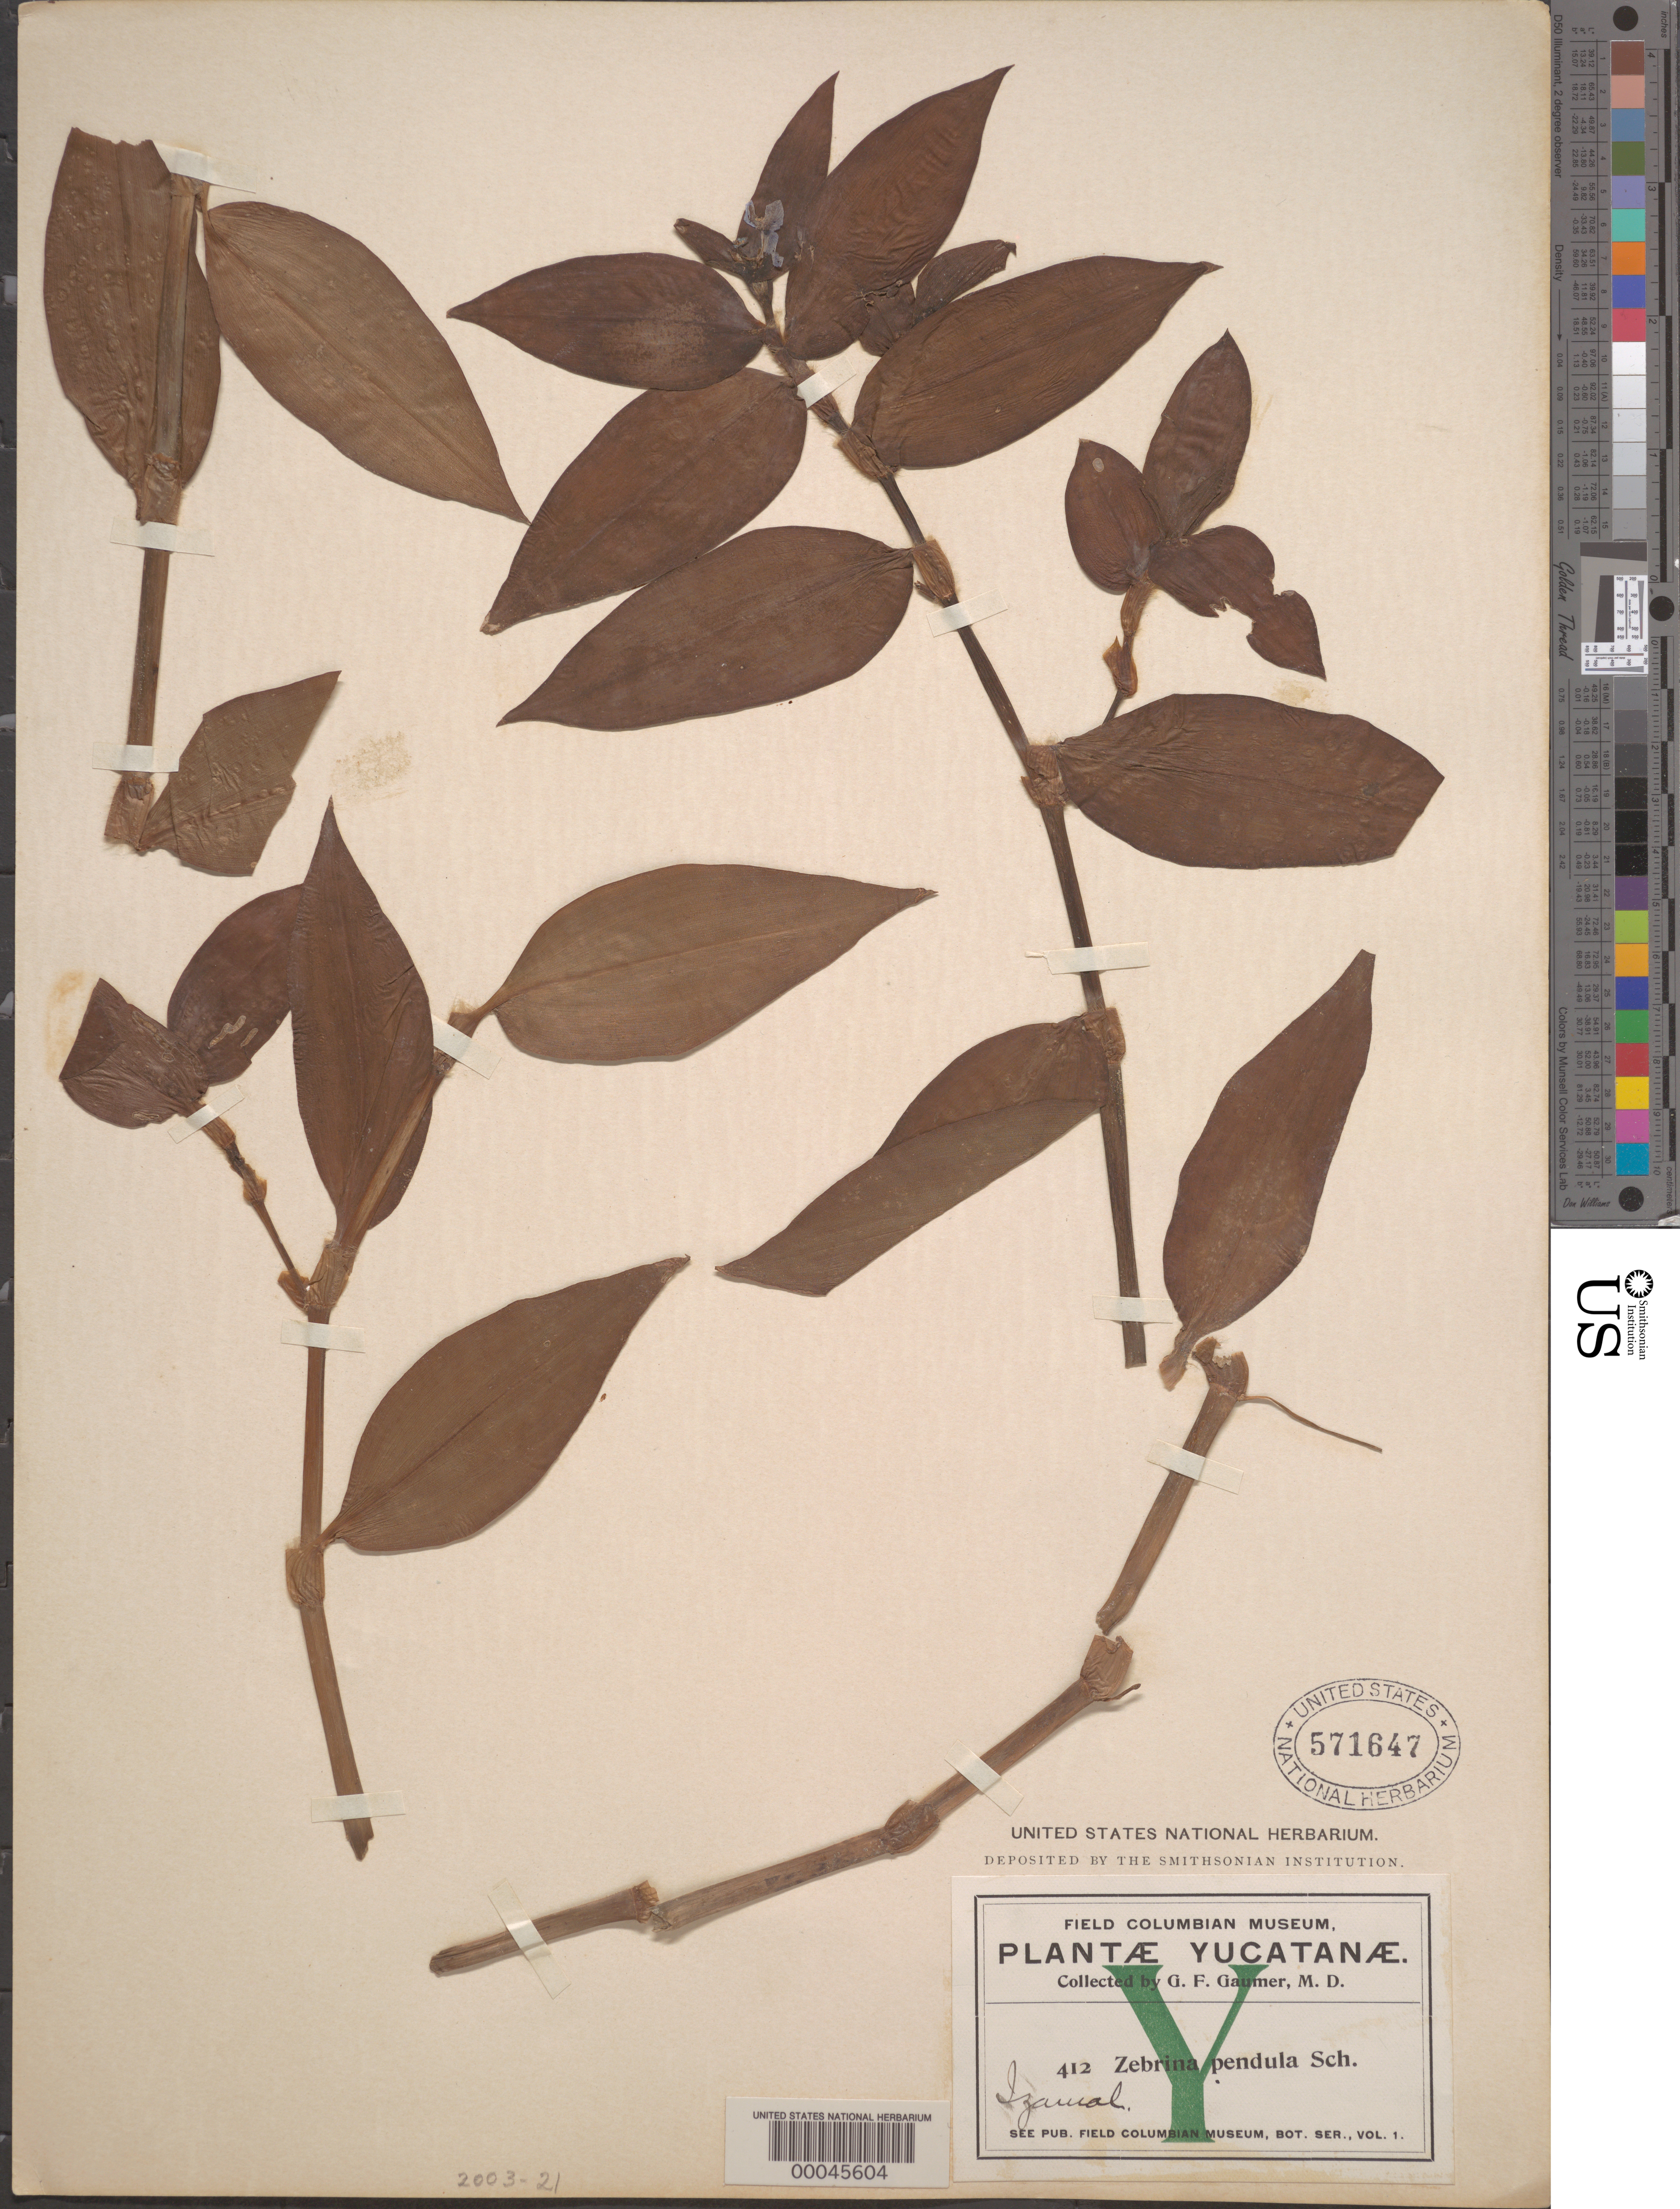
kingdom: Plantae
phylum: Tracheophyta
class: Liliopsida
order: Commelinales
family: Commelinaceae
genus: Tradescantia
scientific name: Tradescantia zebrina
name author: Bosse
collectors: G. F. Gaumer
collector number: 42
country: Mexico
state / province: Yucatán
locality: Izamal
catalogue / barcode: US 571647